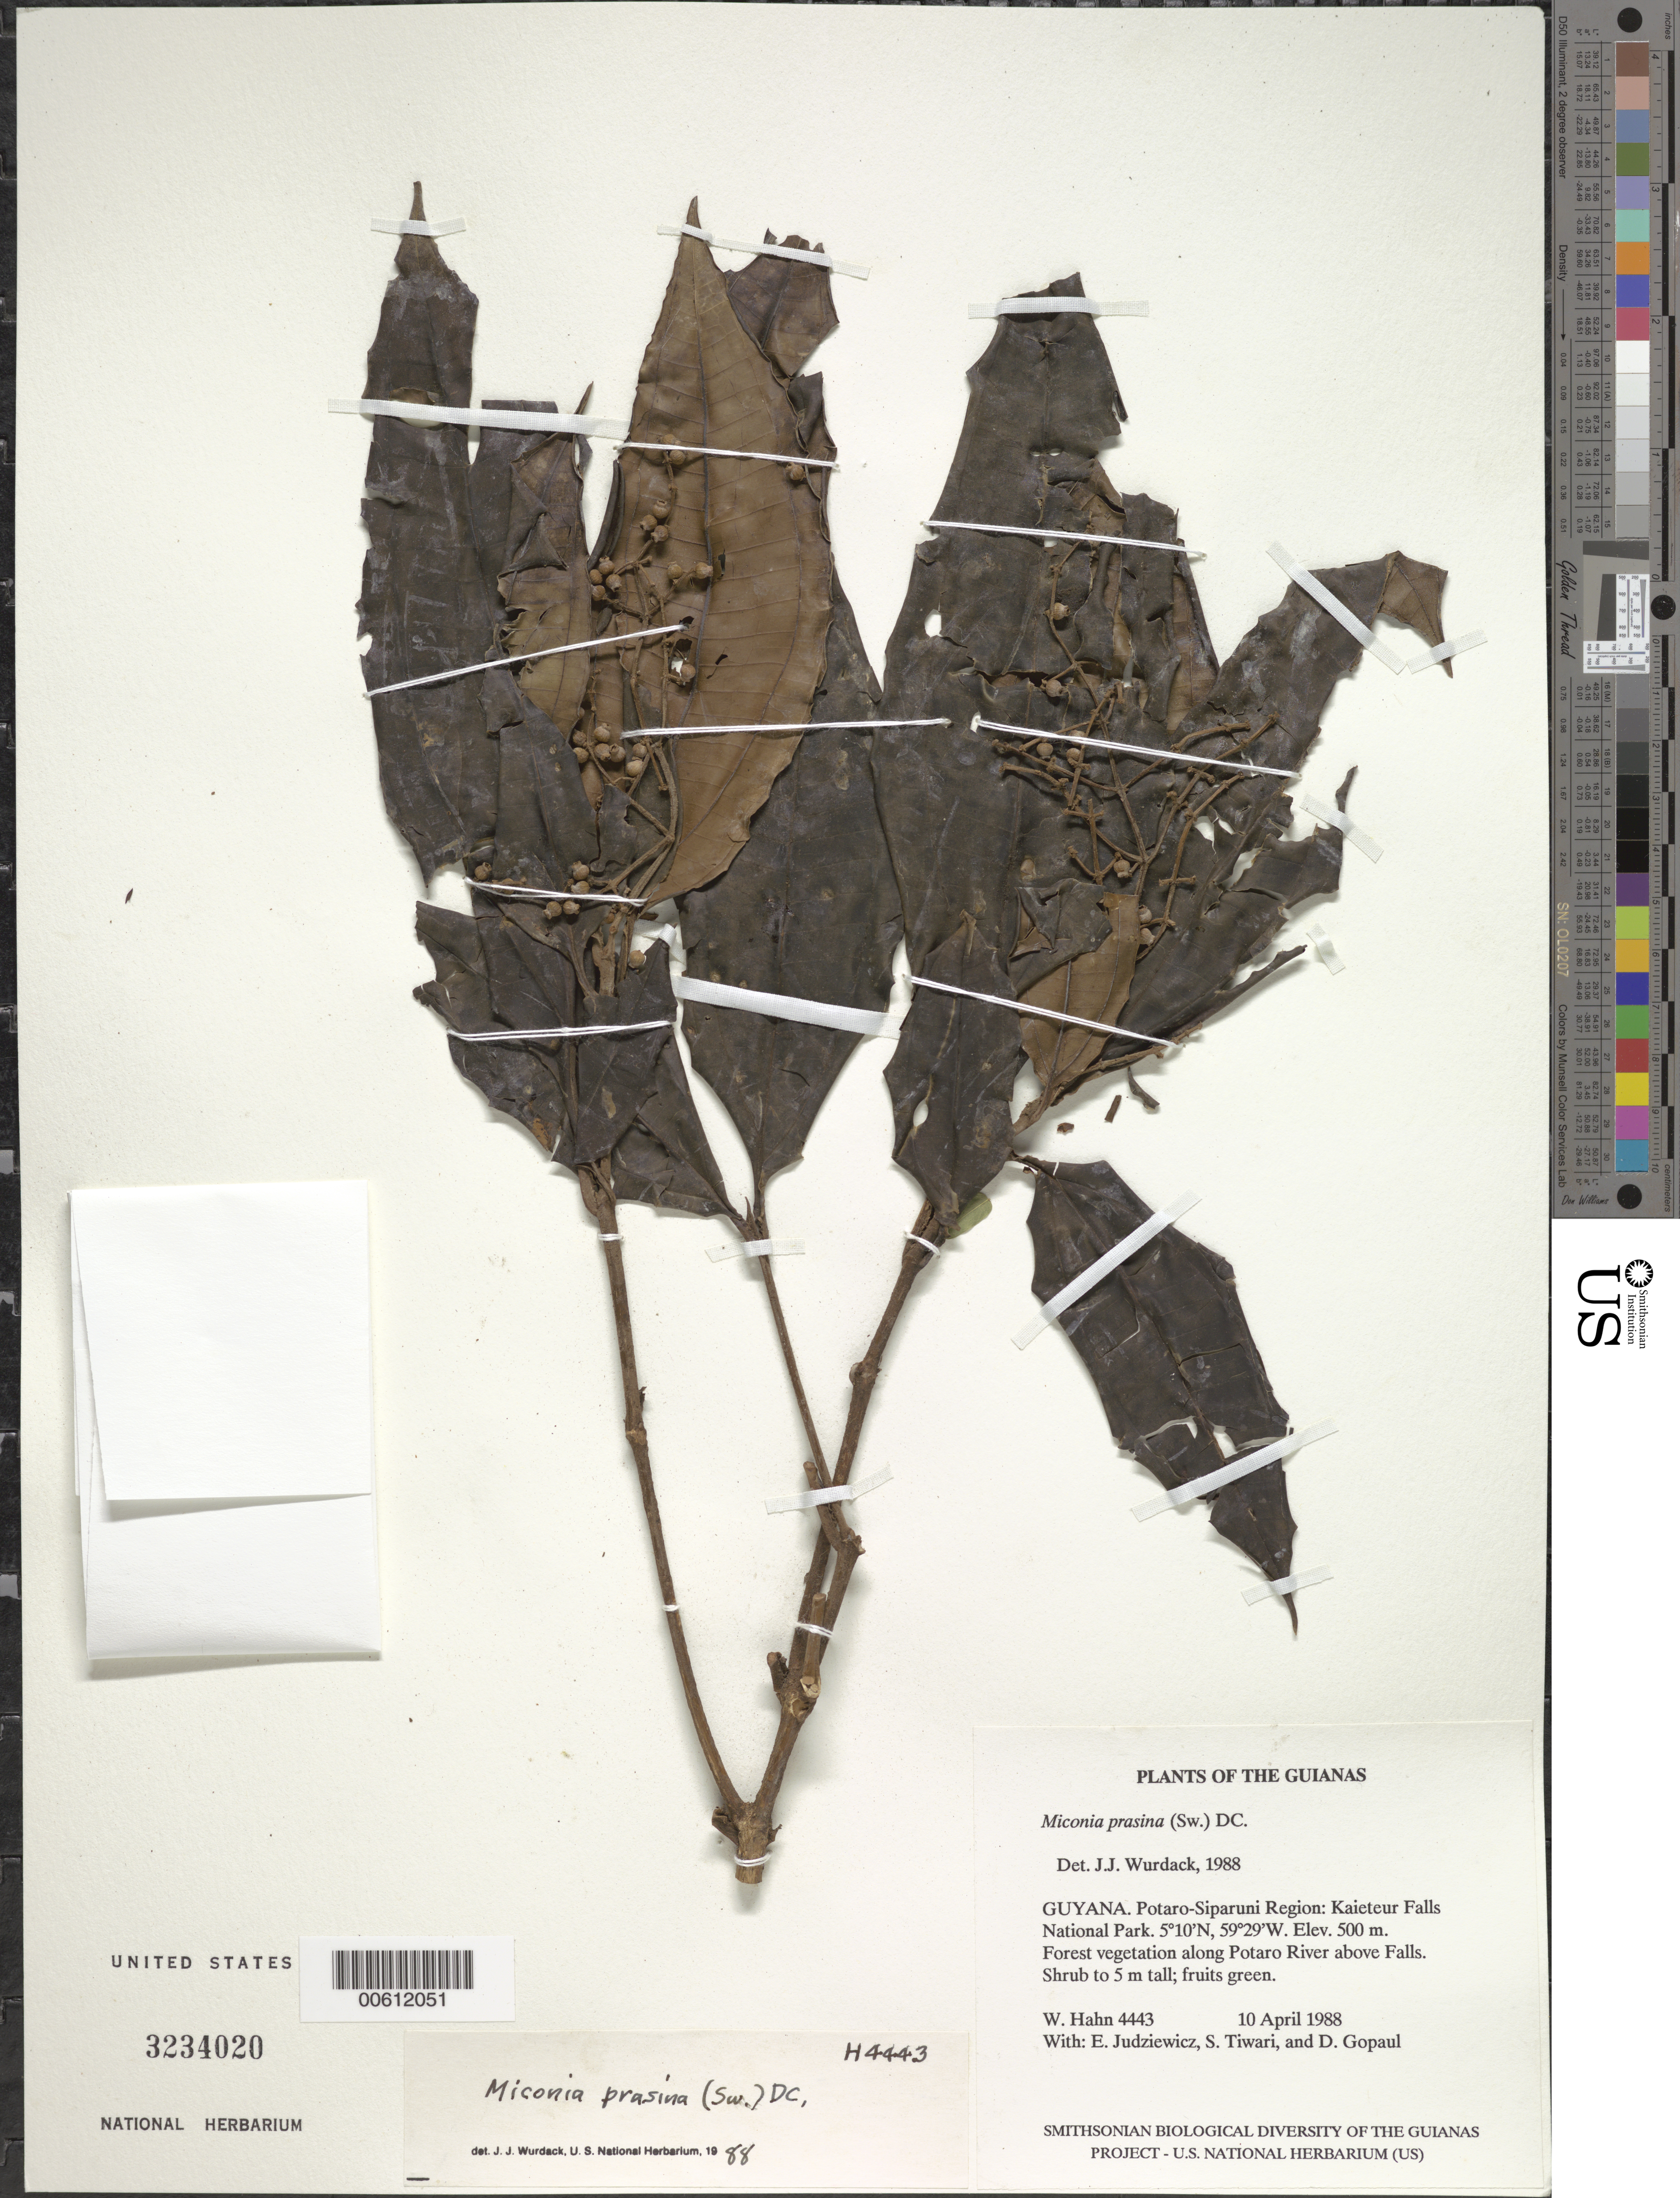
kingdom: Plantae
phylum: Tracheophyta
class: Magnoliopsida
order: Myrtales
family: Melastomataceae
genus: Miconia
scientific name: Miconia prasina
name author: (Sw.) DC.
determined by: Wurdack, John J., (US), US (UNITED STATES)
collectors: W. Hahn, E. J. Judziewicz, S. Tiwari & D. Gopaul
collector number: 4443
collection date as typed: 10 April 1988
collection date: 1988-04-10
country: Guyana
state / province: Potaro-Siparuni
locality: Kaieteur Falls National Park. Along Potaro River above falls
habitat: Forest vegetation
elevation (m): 500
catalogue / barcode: US 3234020